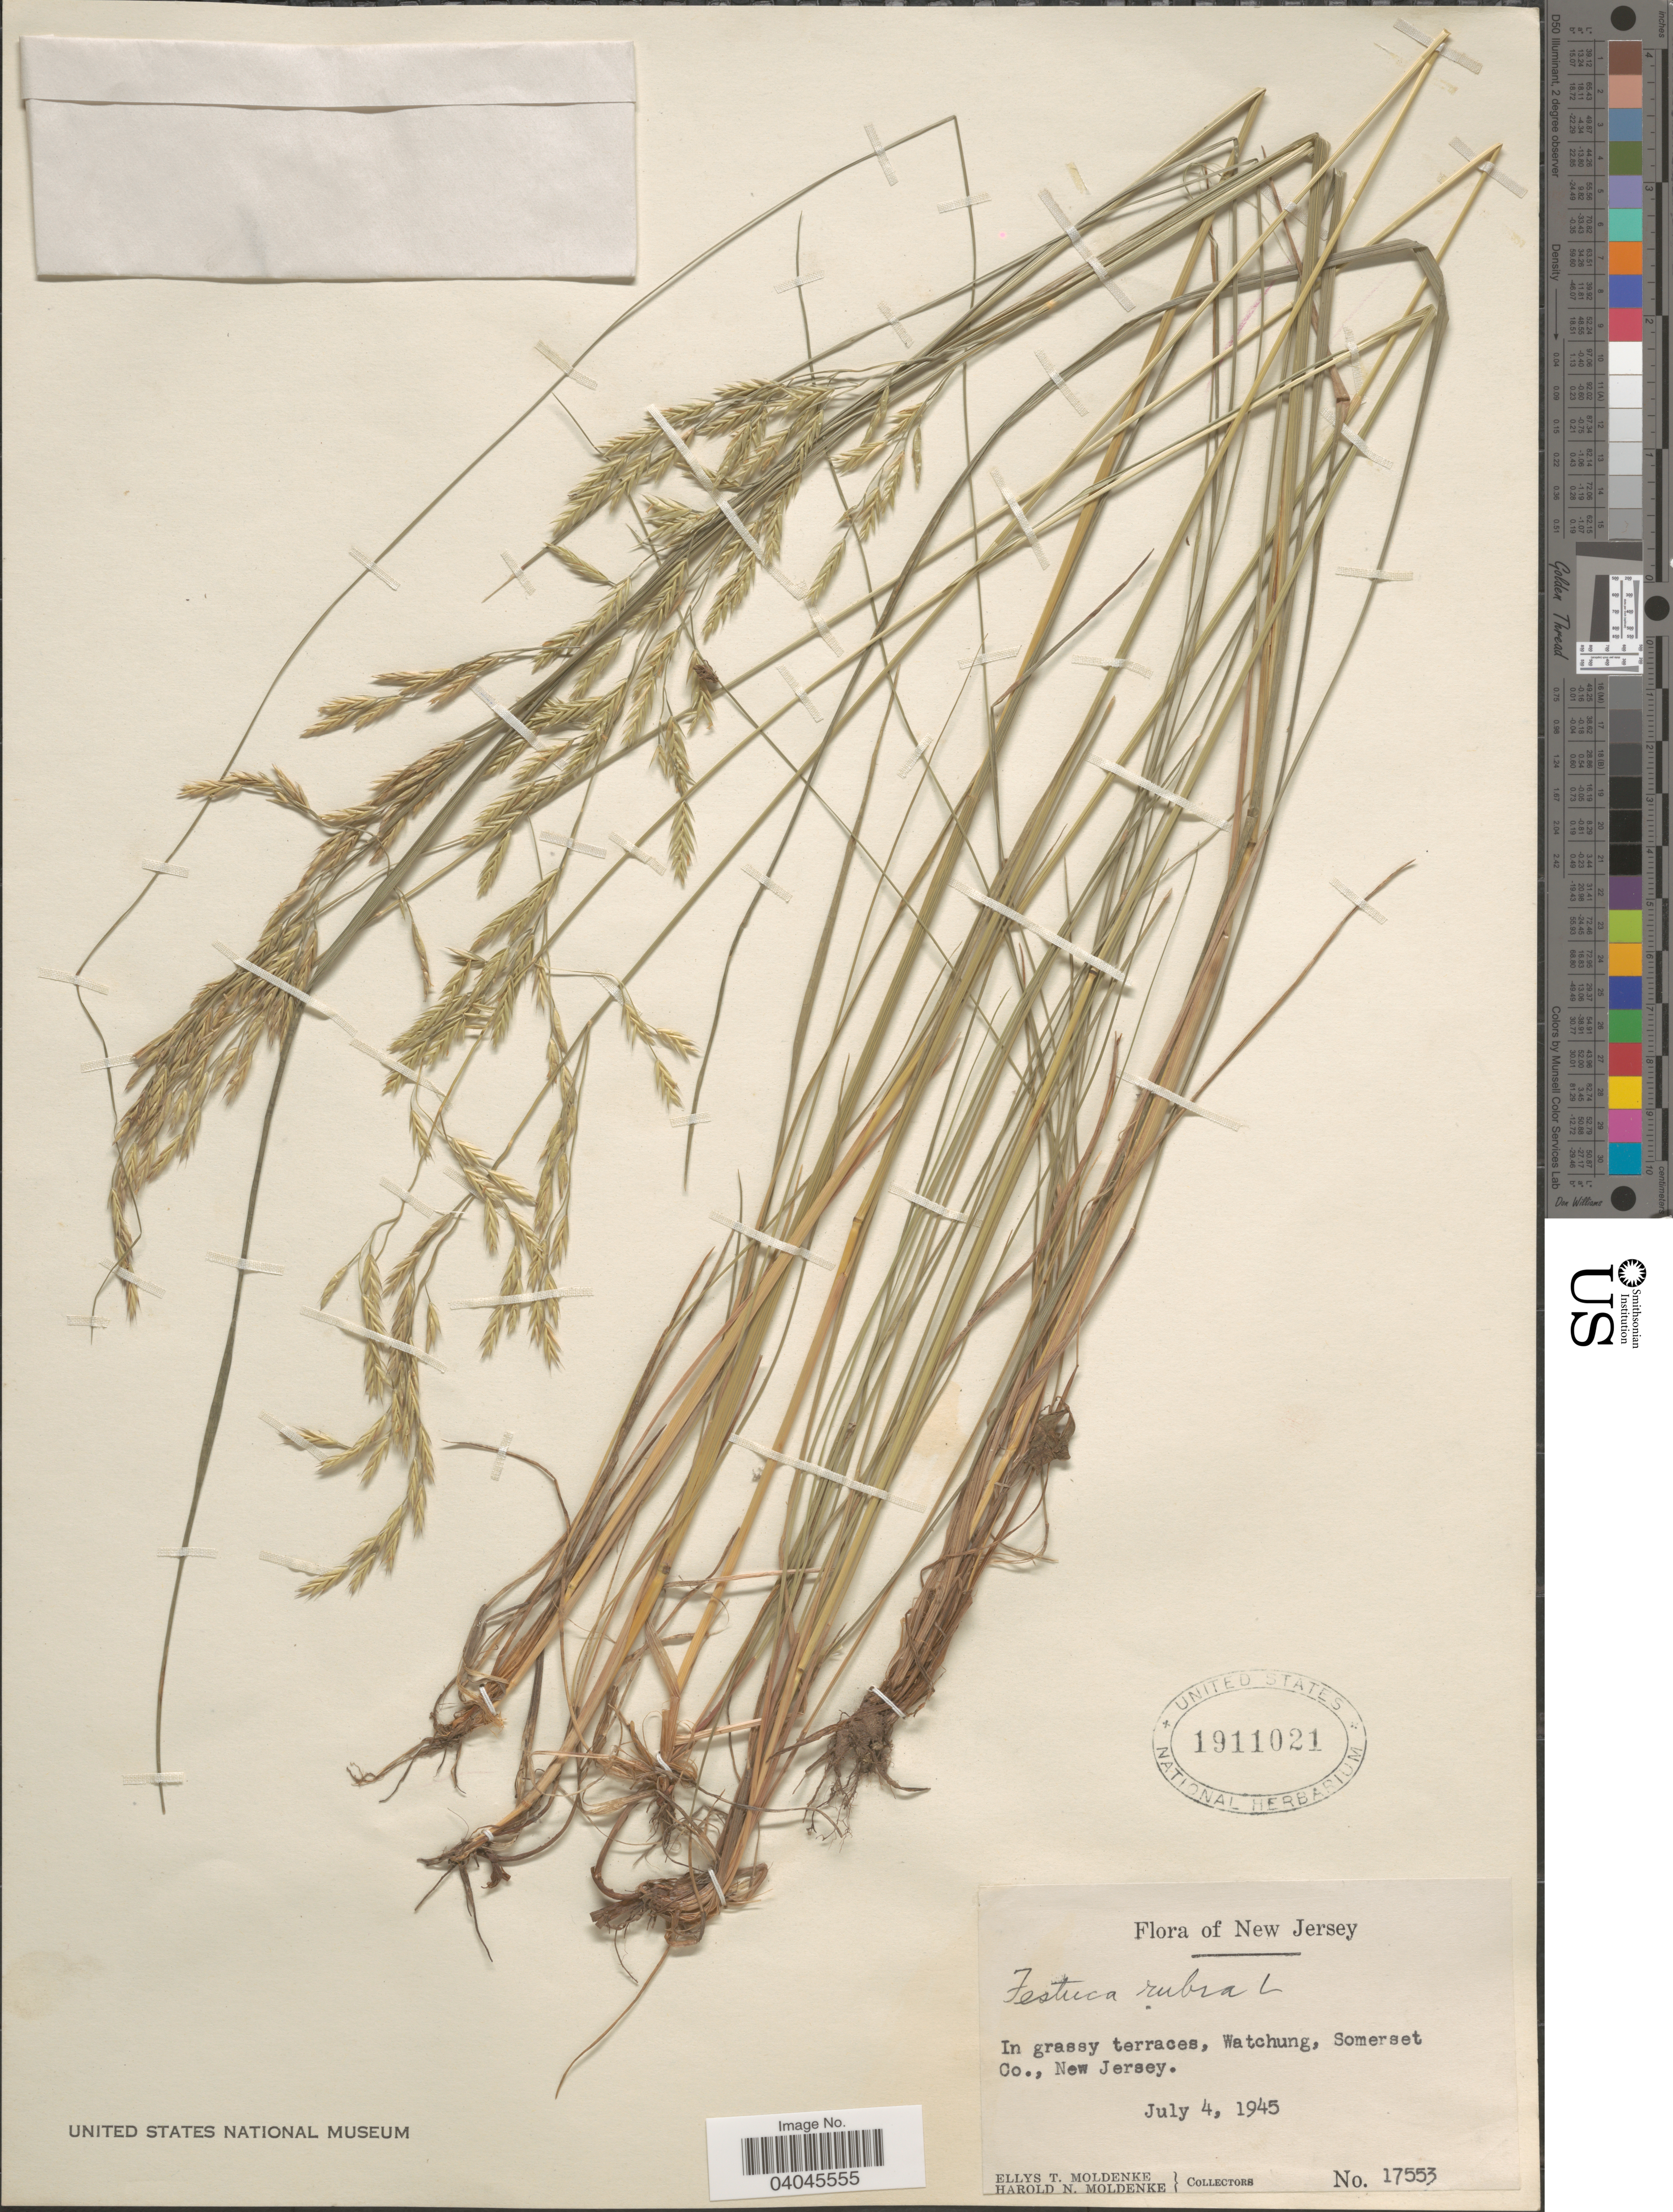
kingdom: Plantae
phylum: Tracheophyta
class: Liliopsida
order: Poales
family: Poaceae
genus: Festuca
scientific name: Festuca rubra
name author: L.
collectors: E. Moldenke & H. N. Moldenke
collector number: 17553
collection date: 1945-07-04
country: United States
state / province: New Jersey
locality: In grassy terraces, Watchung, Somerset Co.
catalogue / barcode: US 1911021